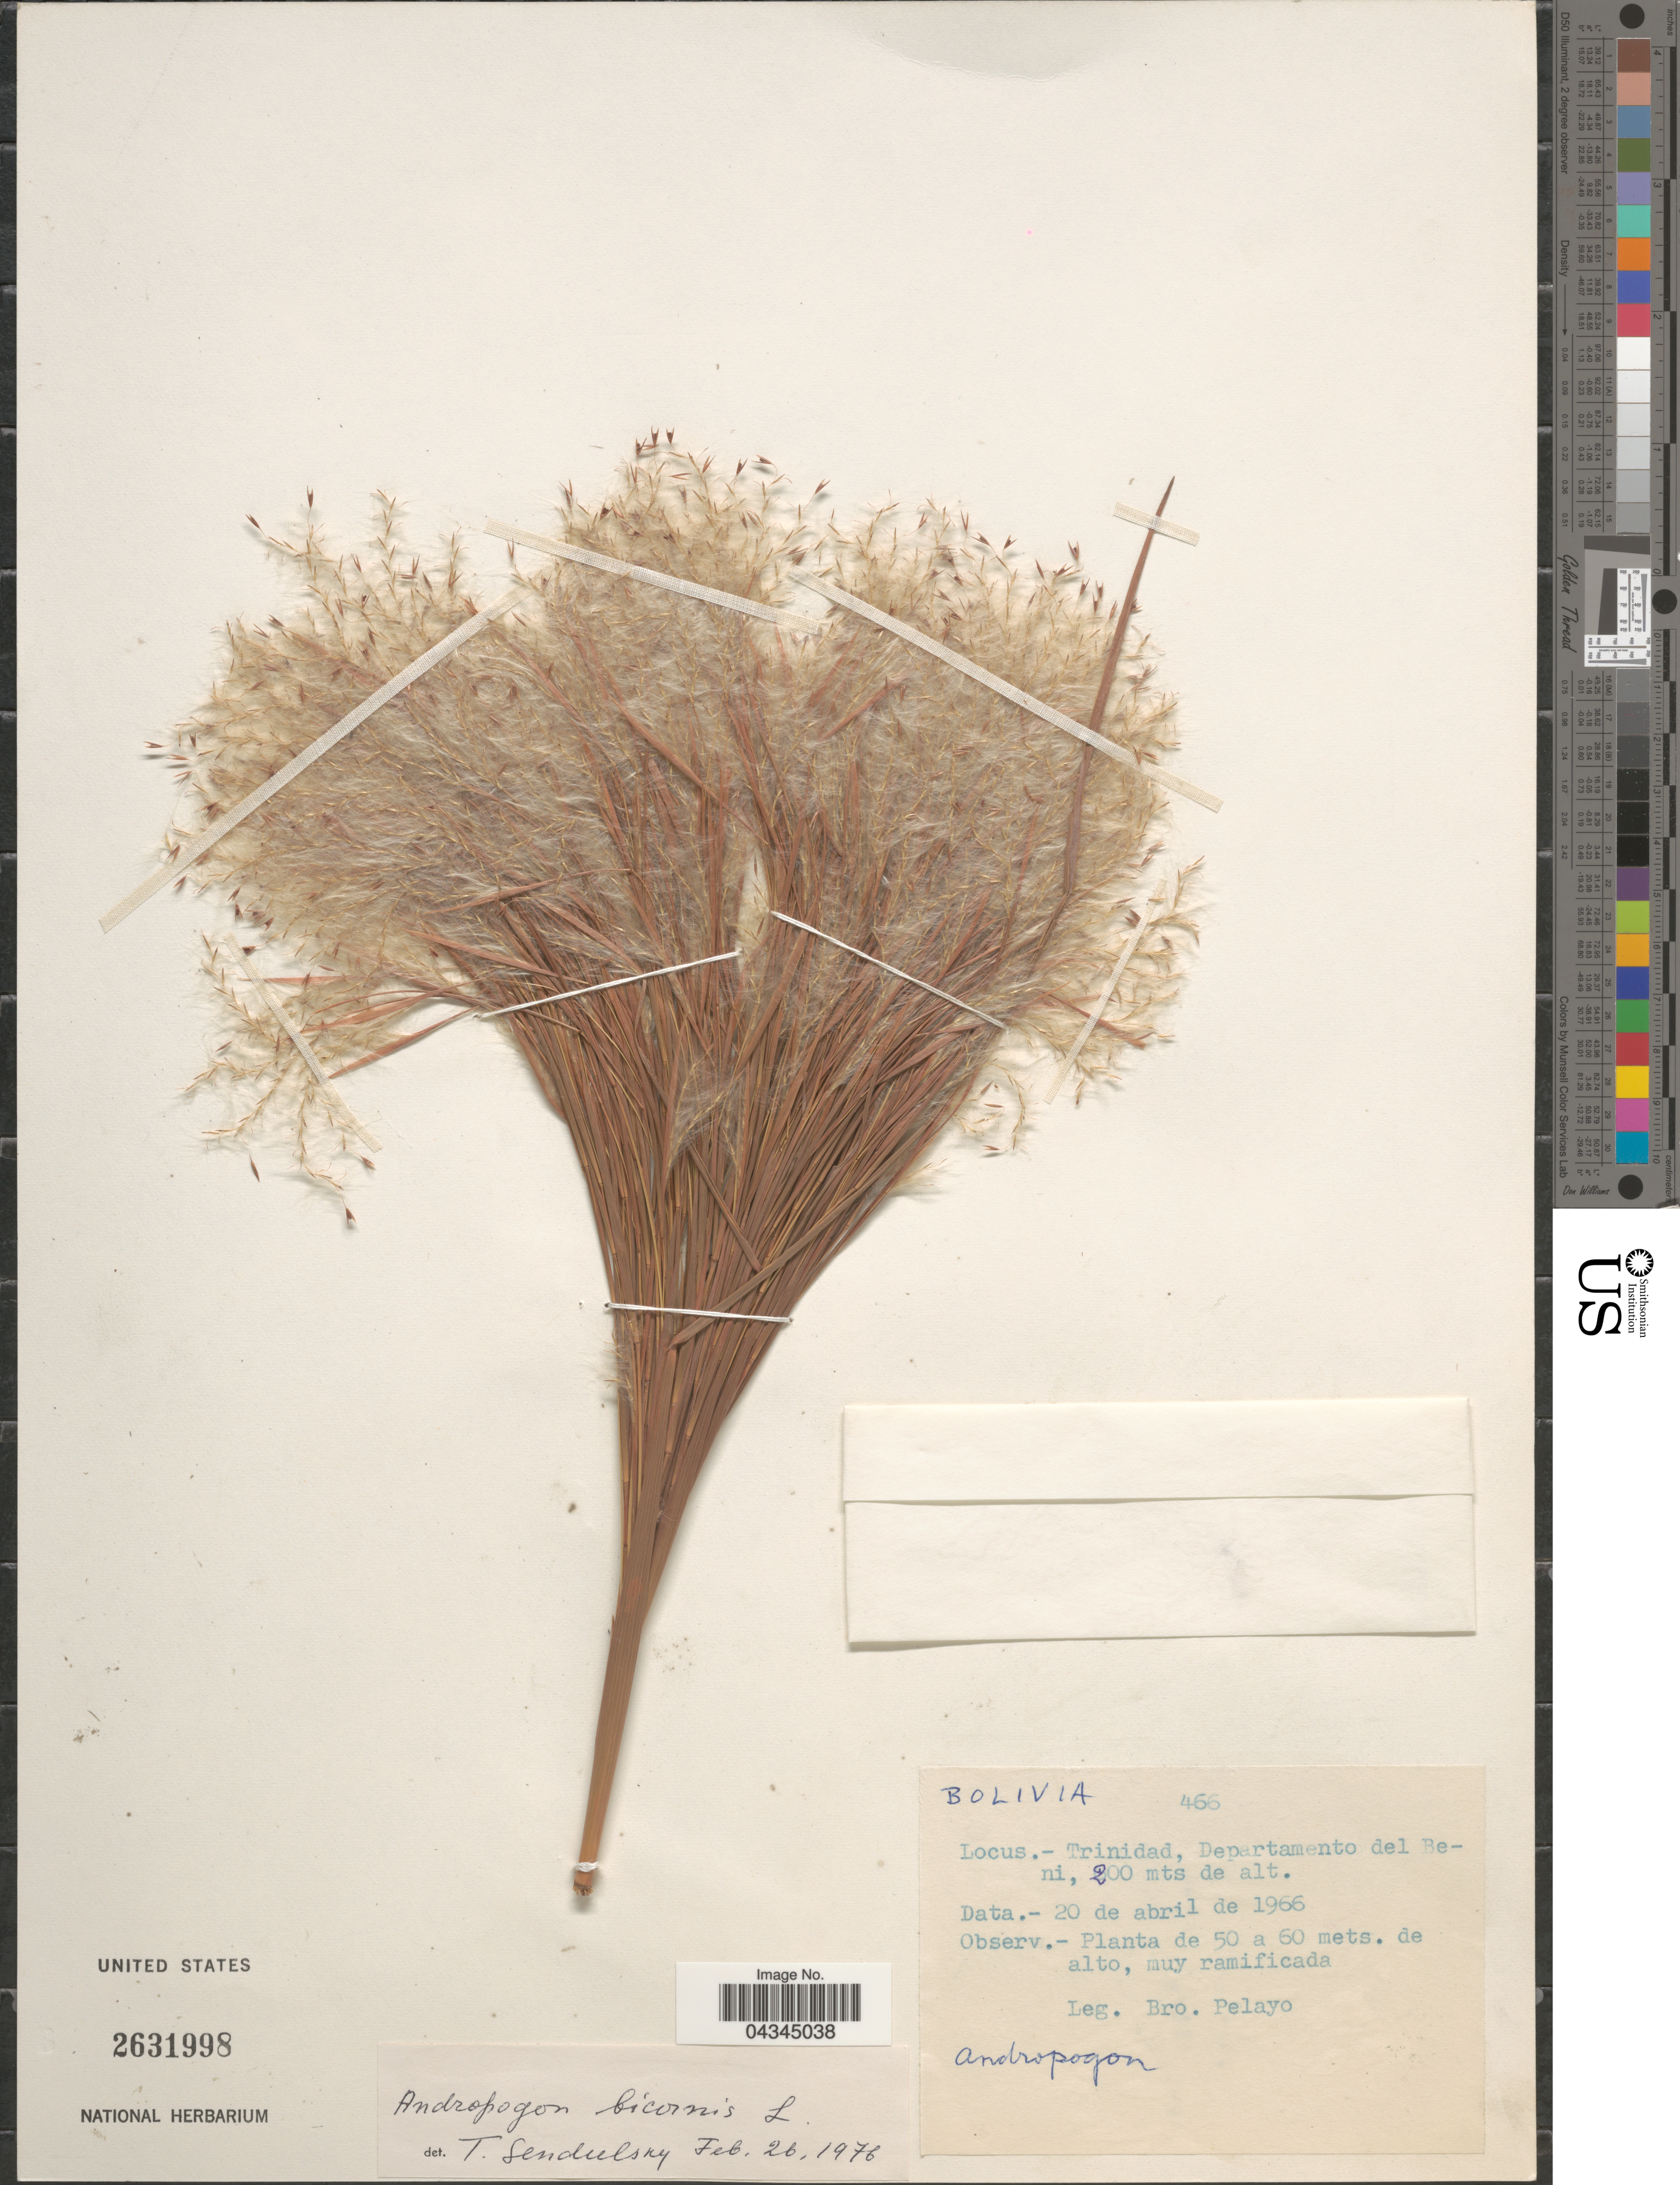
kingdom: Plantae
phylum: Tracheophyta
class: Liliopsida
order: Poales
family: Poaceae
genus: Andropogon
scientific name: Andropogon bicornis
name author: L.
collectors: Pelayo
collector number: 466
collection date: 1966-04-20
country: Bolivia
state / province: Beni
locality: Trinidad, Departamento del Beni.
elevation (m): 200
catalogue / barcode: US 2631998